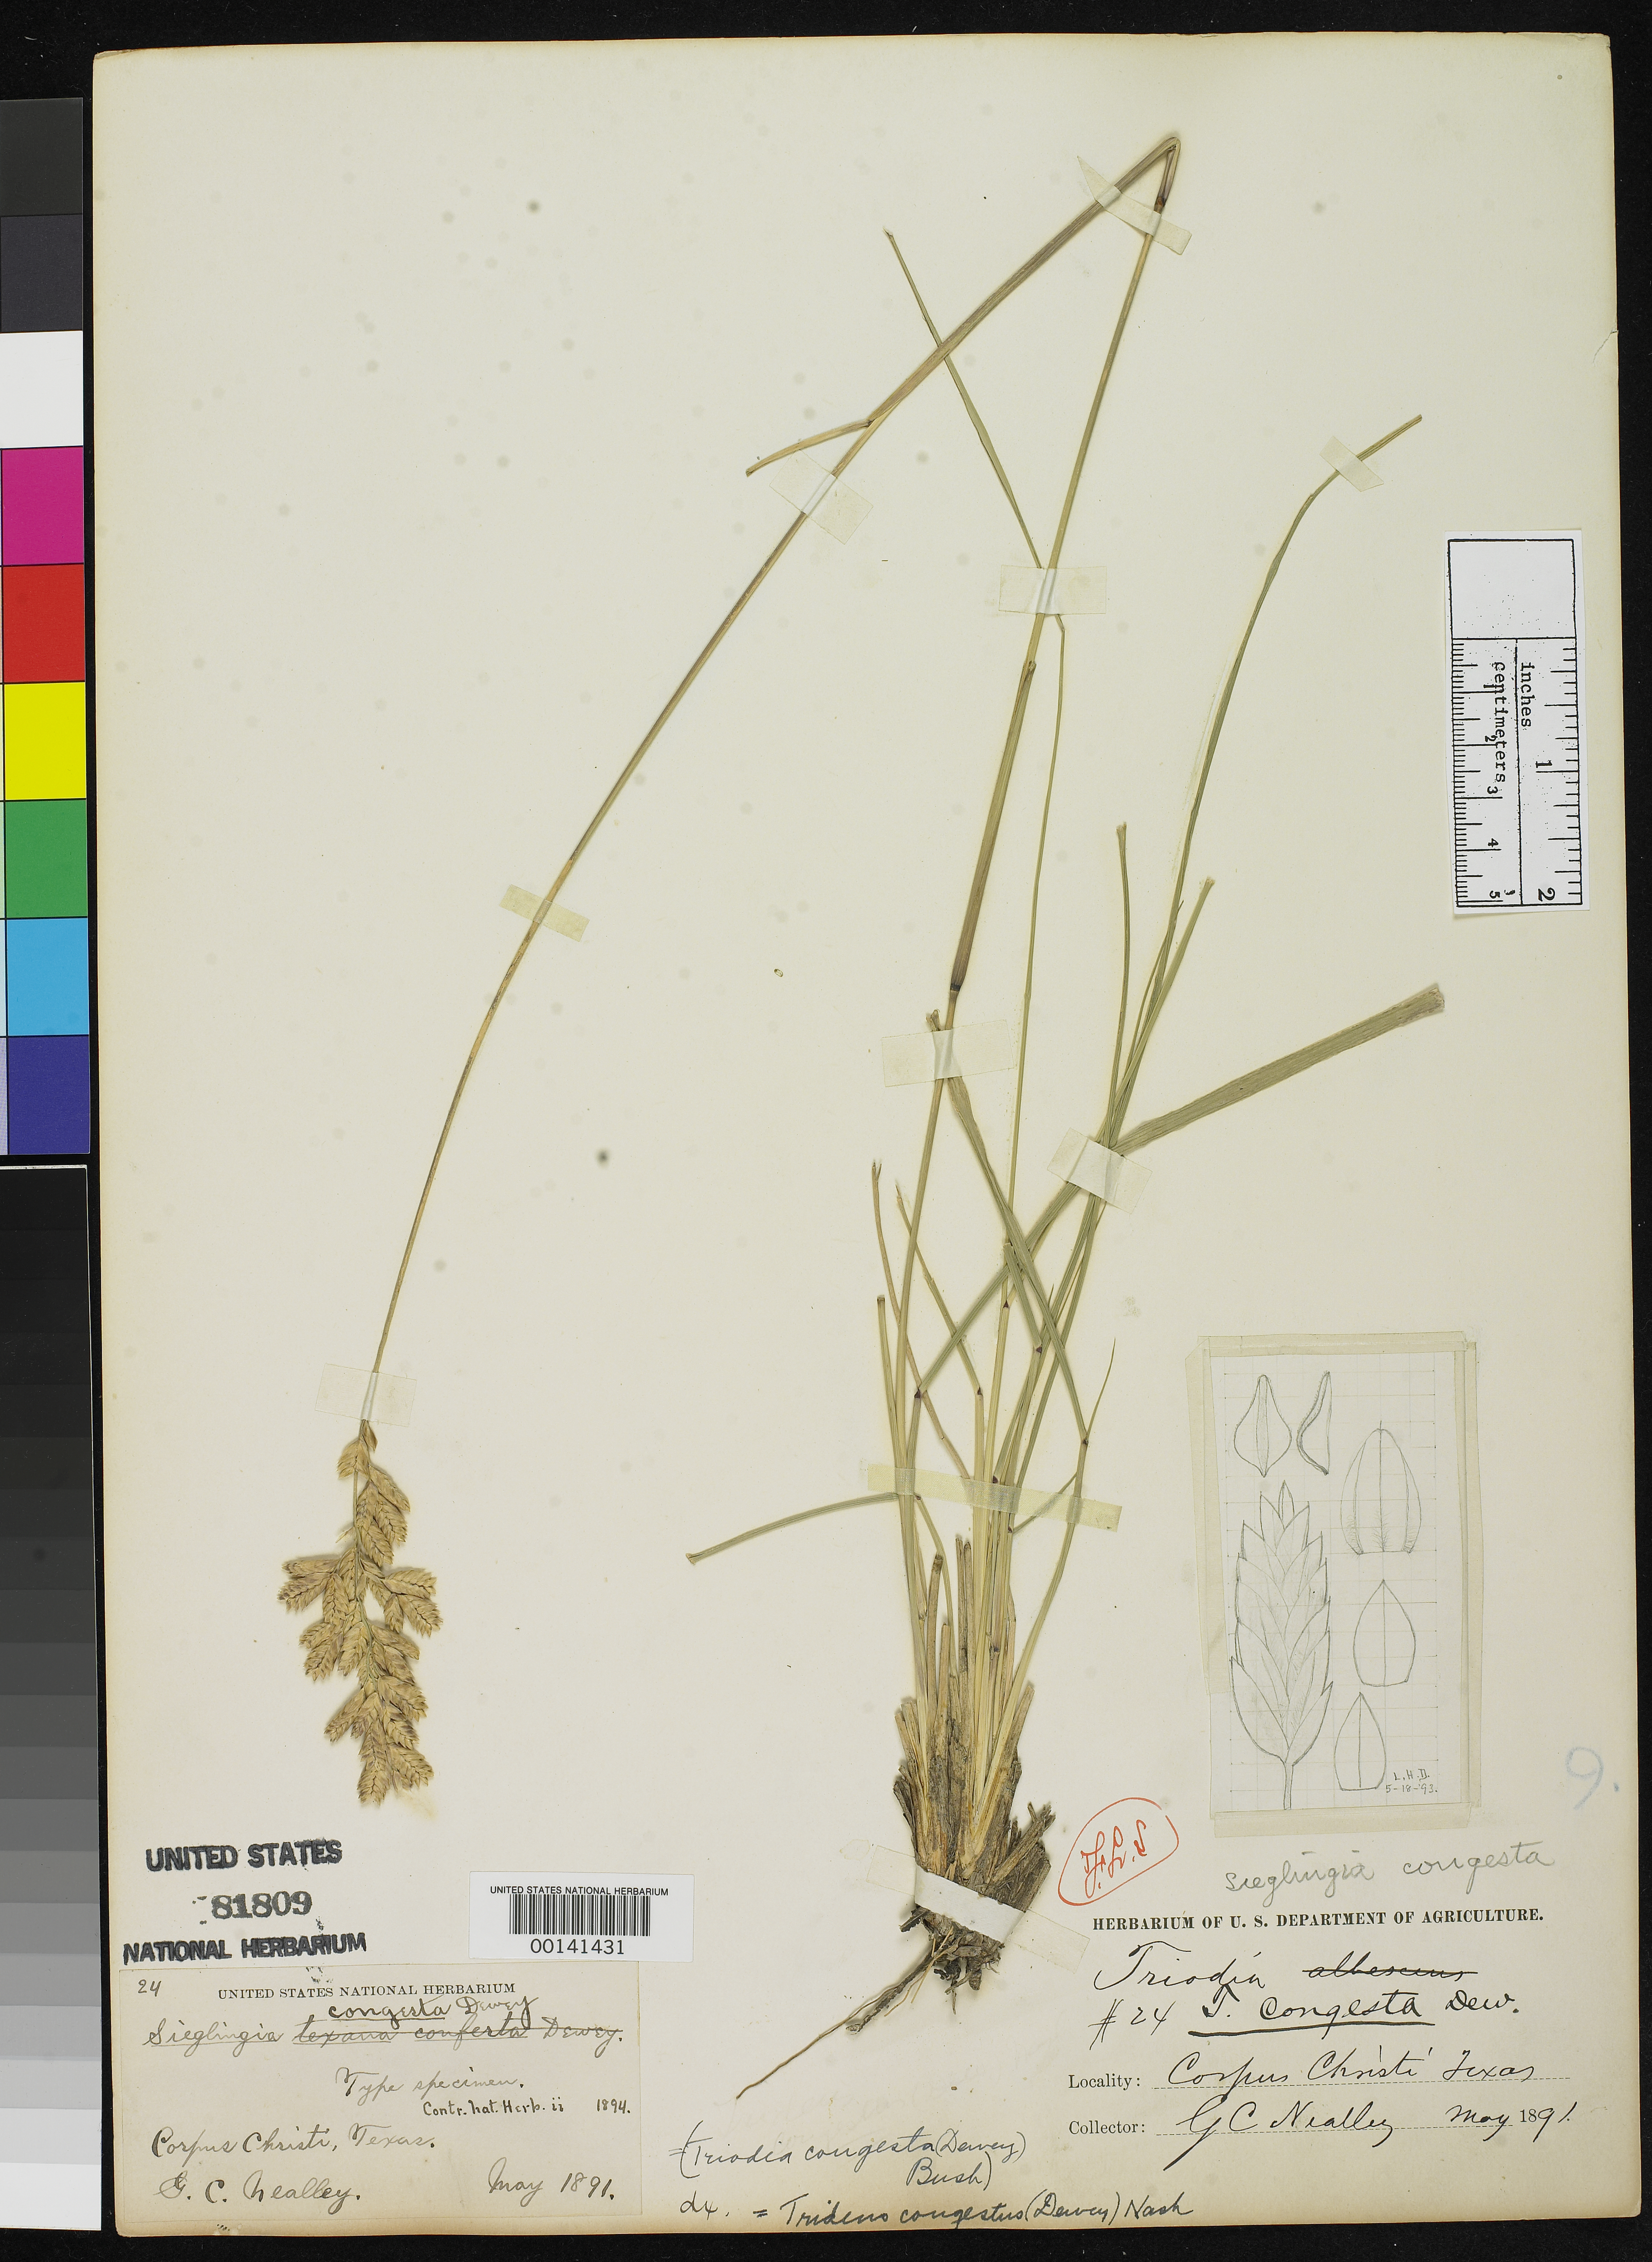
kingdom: Plantae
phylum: Tracheophyta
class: Liliopsida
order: Poales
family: Poaceae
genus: Sieglingia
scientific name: Sieglingia congesta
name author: L.H. Dewey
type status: Isotype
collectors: G. C. Nealley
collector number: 24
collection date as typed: May 1891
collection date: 1891-05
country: United States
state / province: Texas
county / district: Nueces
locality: Corpus Christi.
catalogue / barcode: US 81809